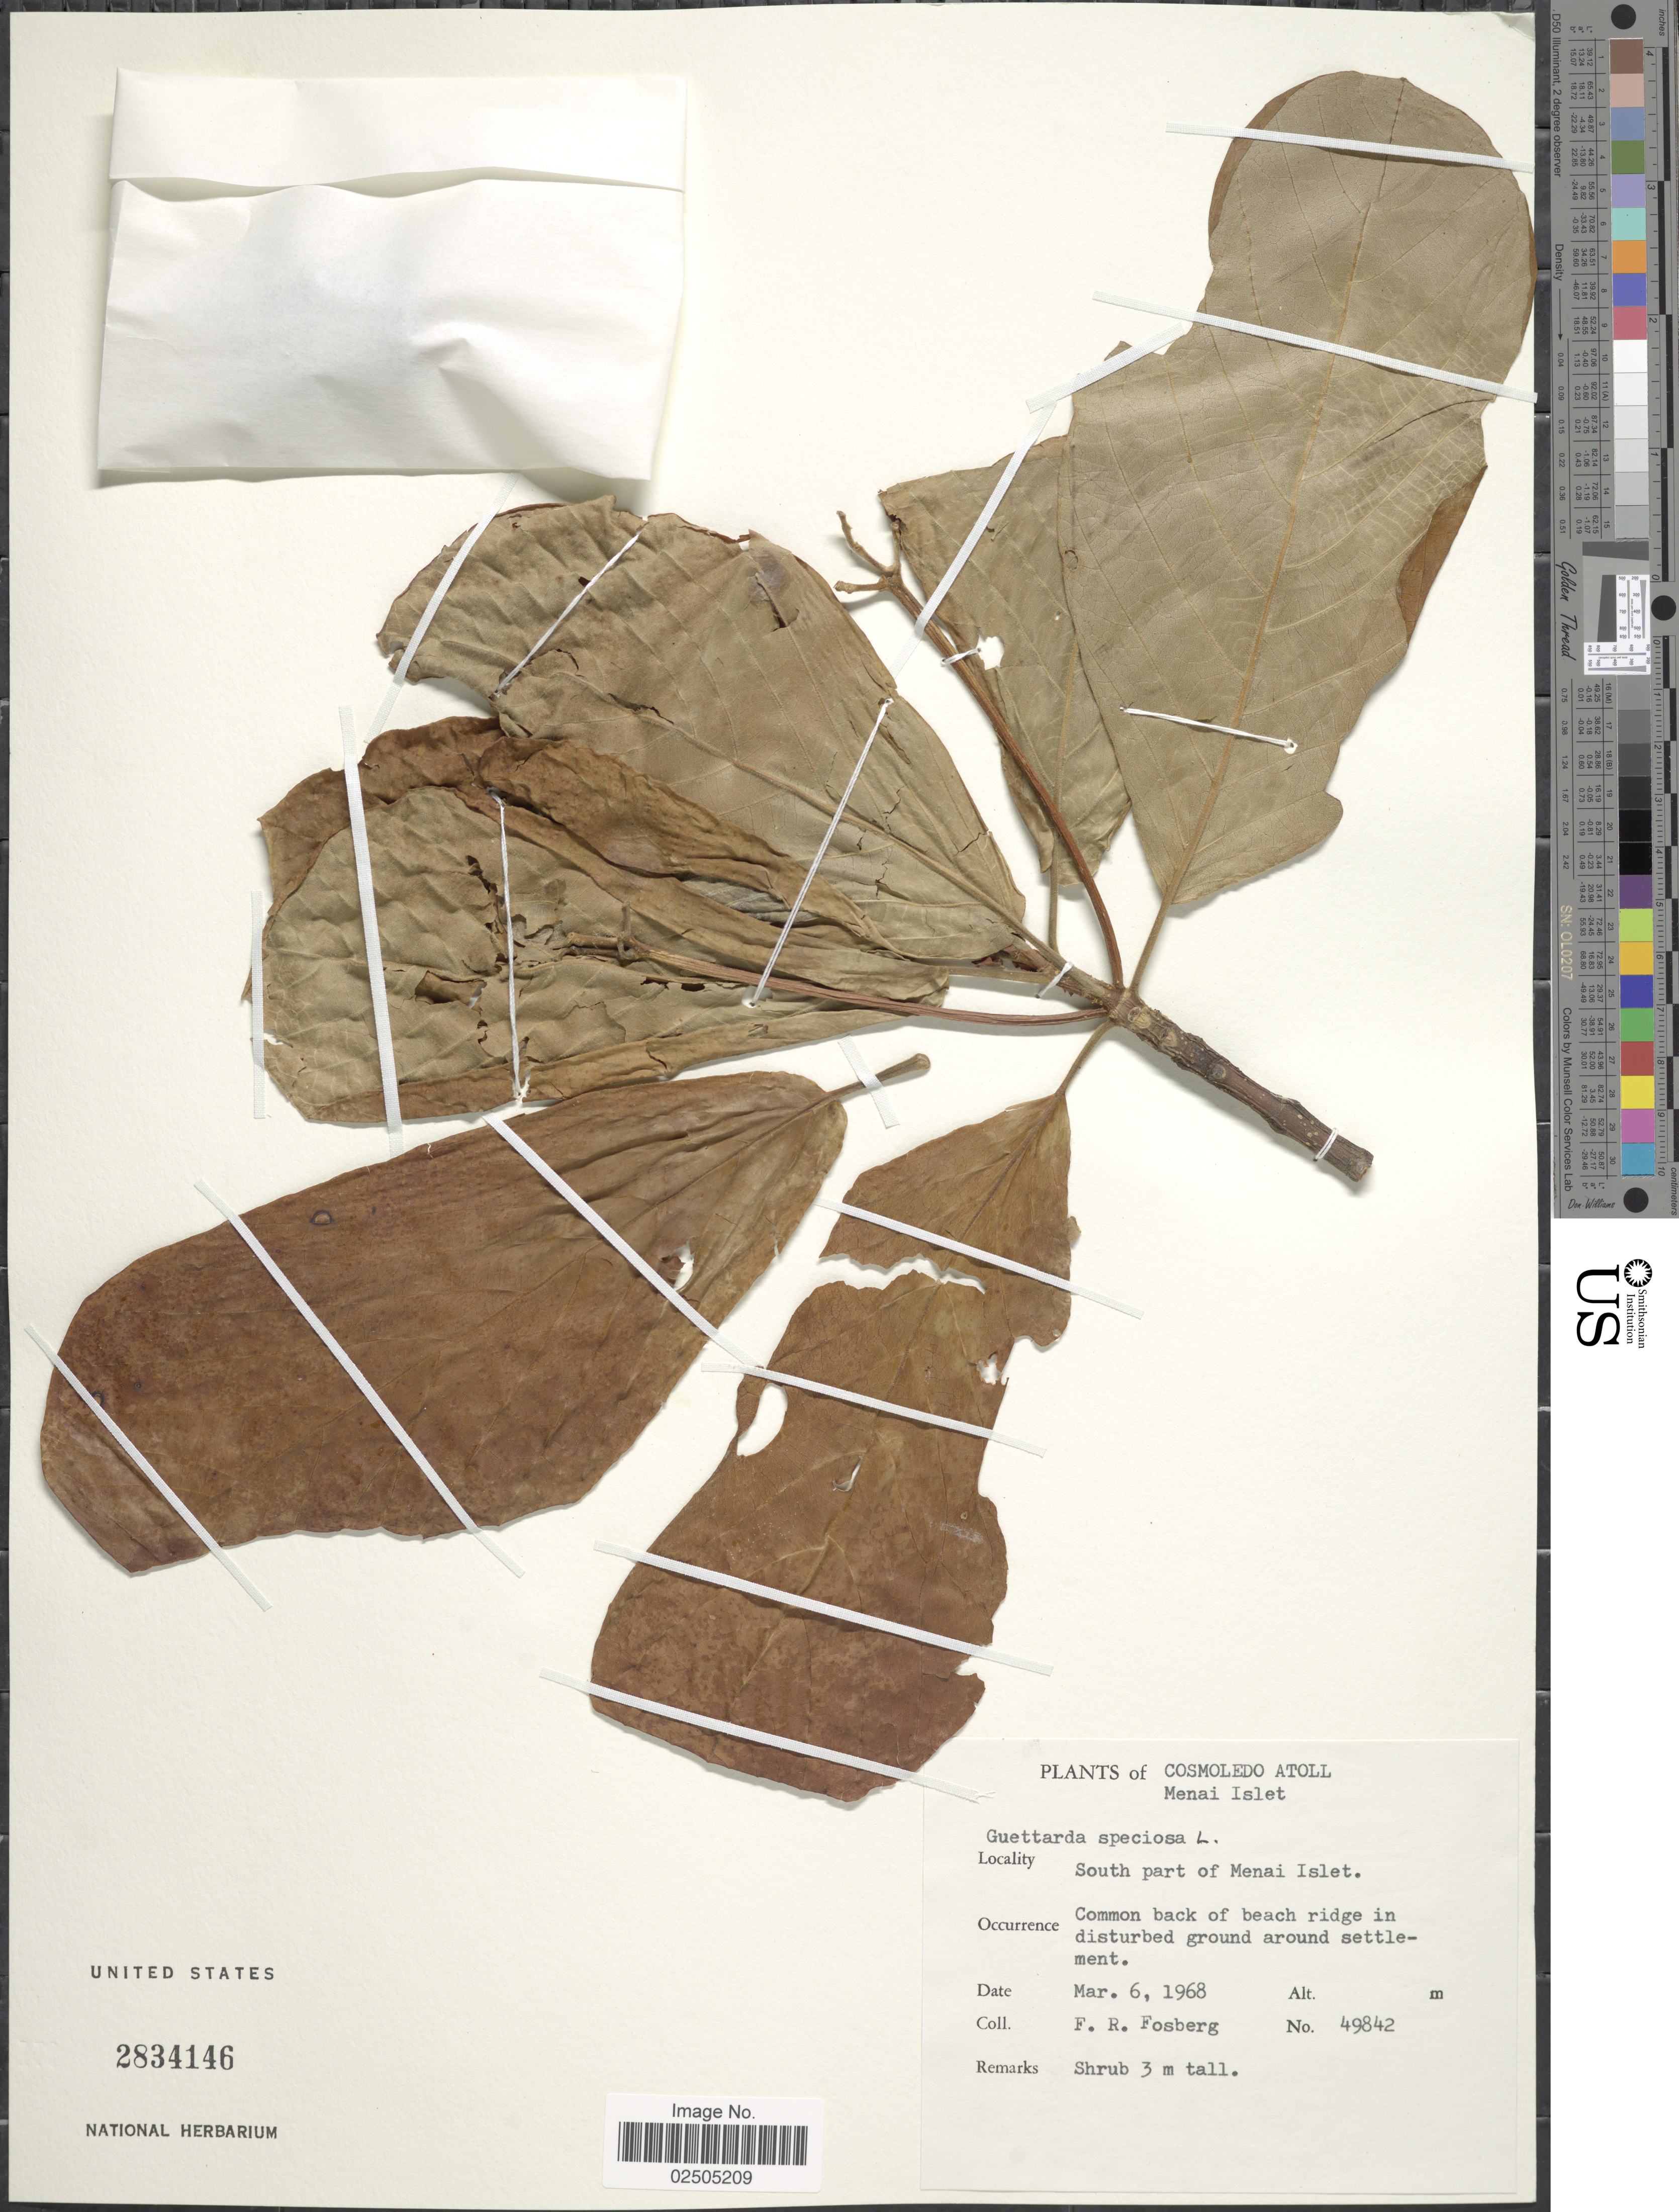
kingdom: Plantae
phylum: Tracheophyta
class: Magnoliopsida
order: Gentianales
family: Rubiaceae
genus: Guettarda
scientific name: Guettarda speciosa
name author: L.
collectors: F. R. Fosberg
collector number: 49842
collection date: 1968-03-06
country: Seychelles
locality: Cosmoledo Atoll, South part of Menai Islet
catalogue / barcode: US 2834146